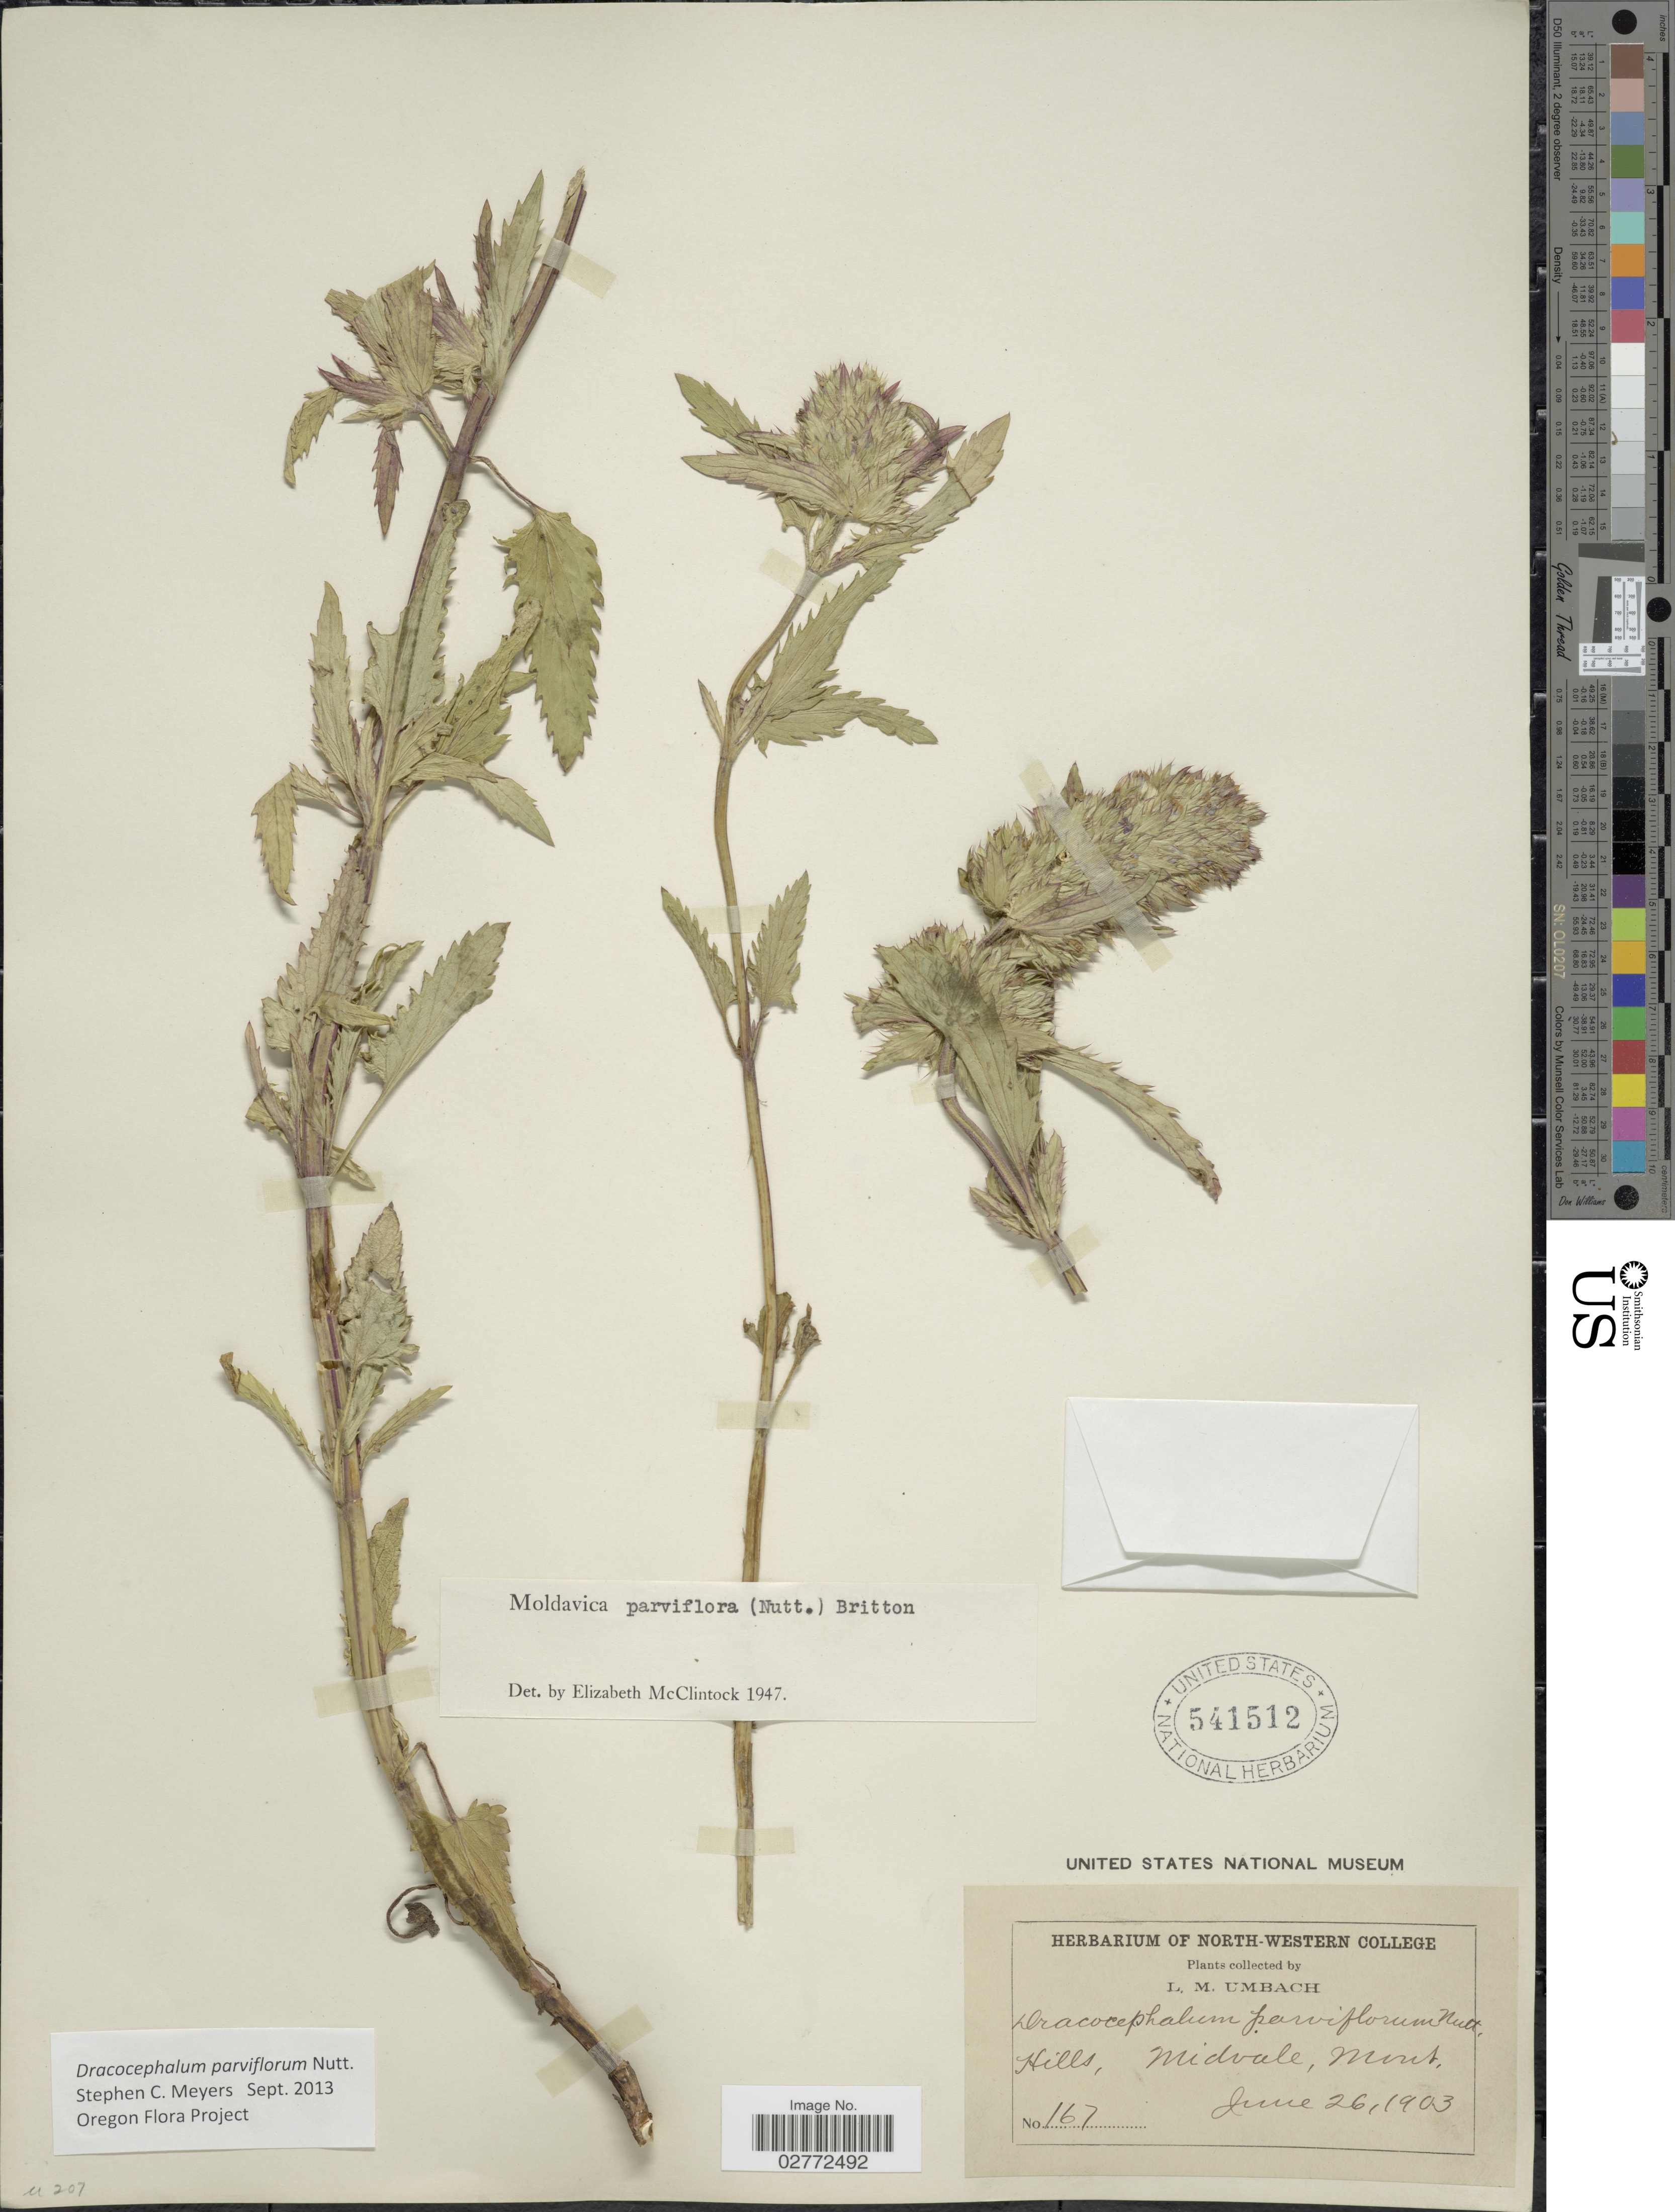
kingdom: Plantae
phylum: Tracheophyta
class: Magnoliopsida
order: Lamiales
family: Lamiaceae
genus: Dracocephalum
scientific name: Dracocephalum parviflorum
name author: Nutt.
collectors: L. M. Umbach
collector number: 167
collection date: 1903-06-26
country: United States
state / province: Montana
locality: Hills, Midvale.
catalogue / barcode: US 541512